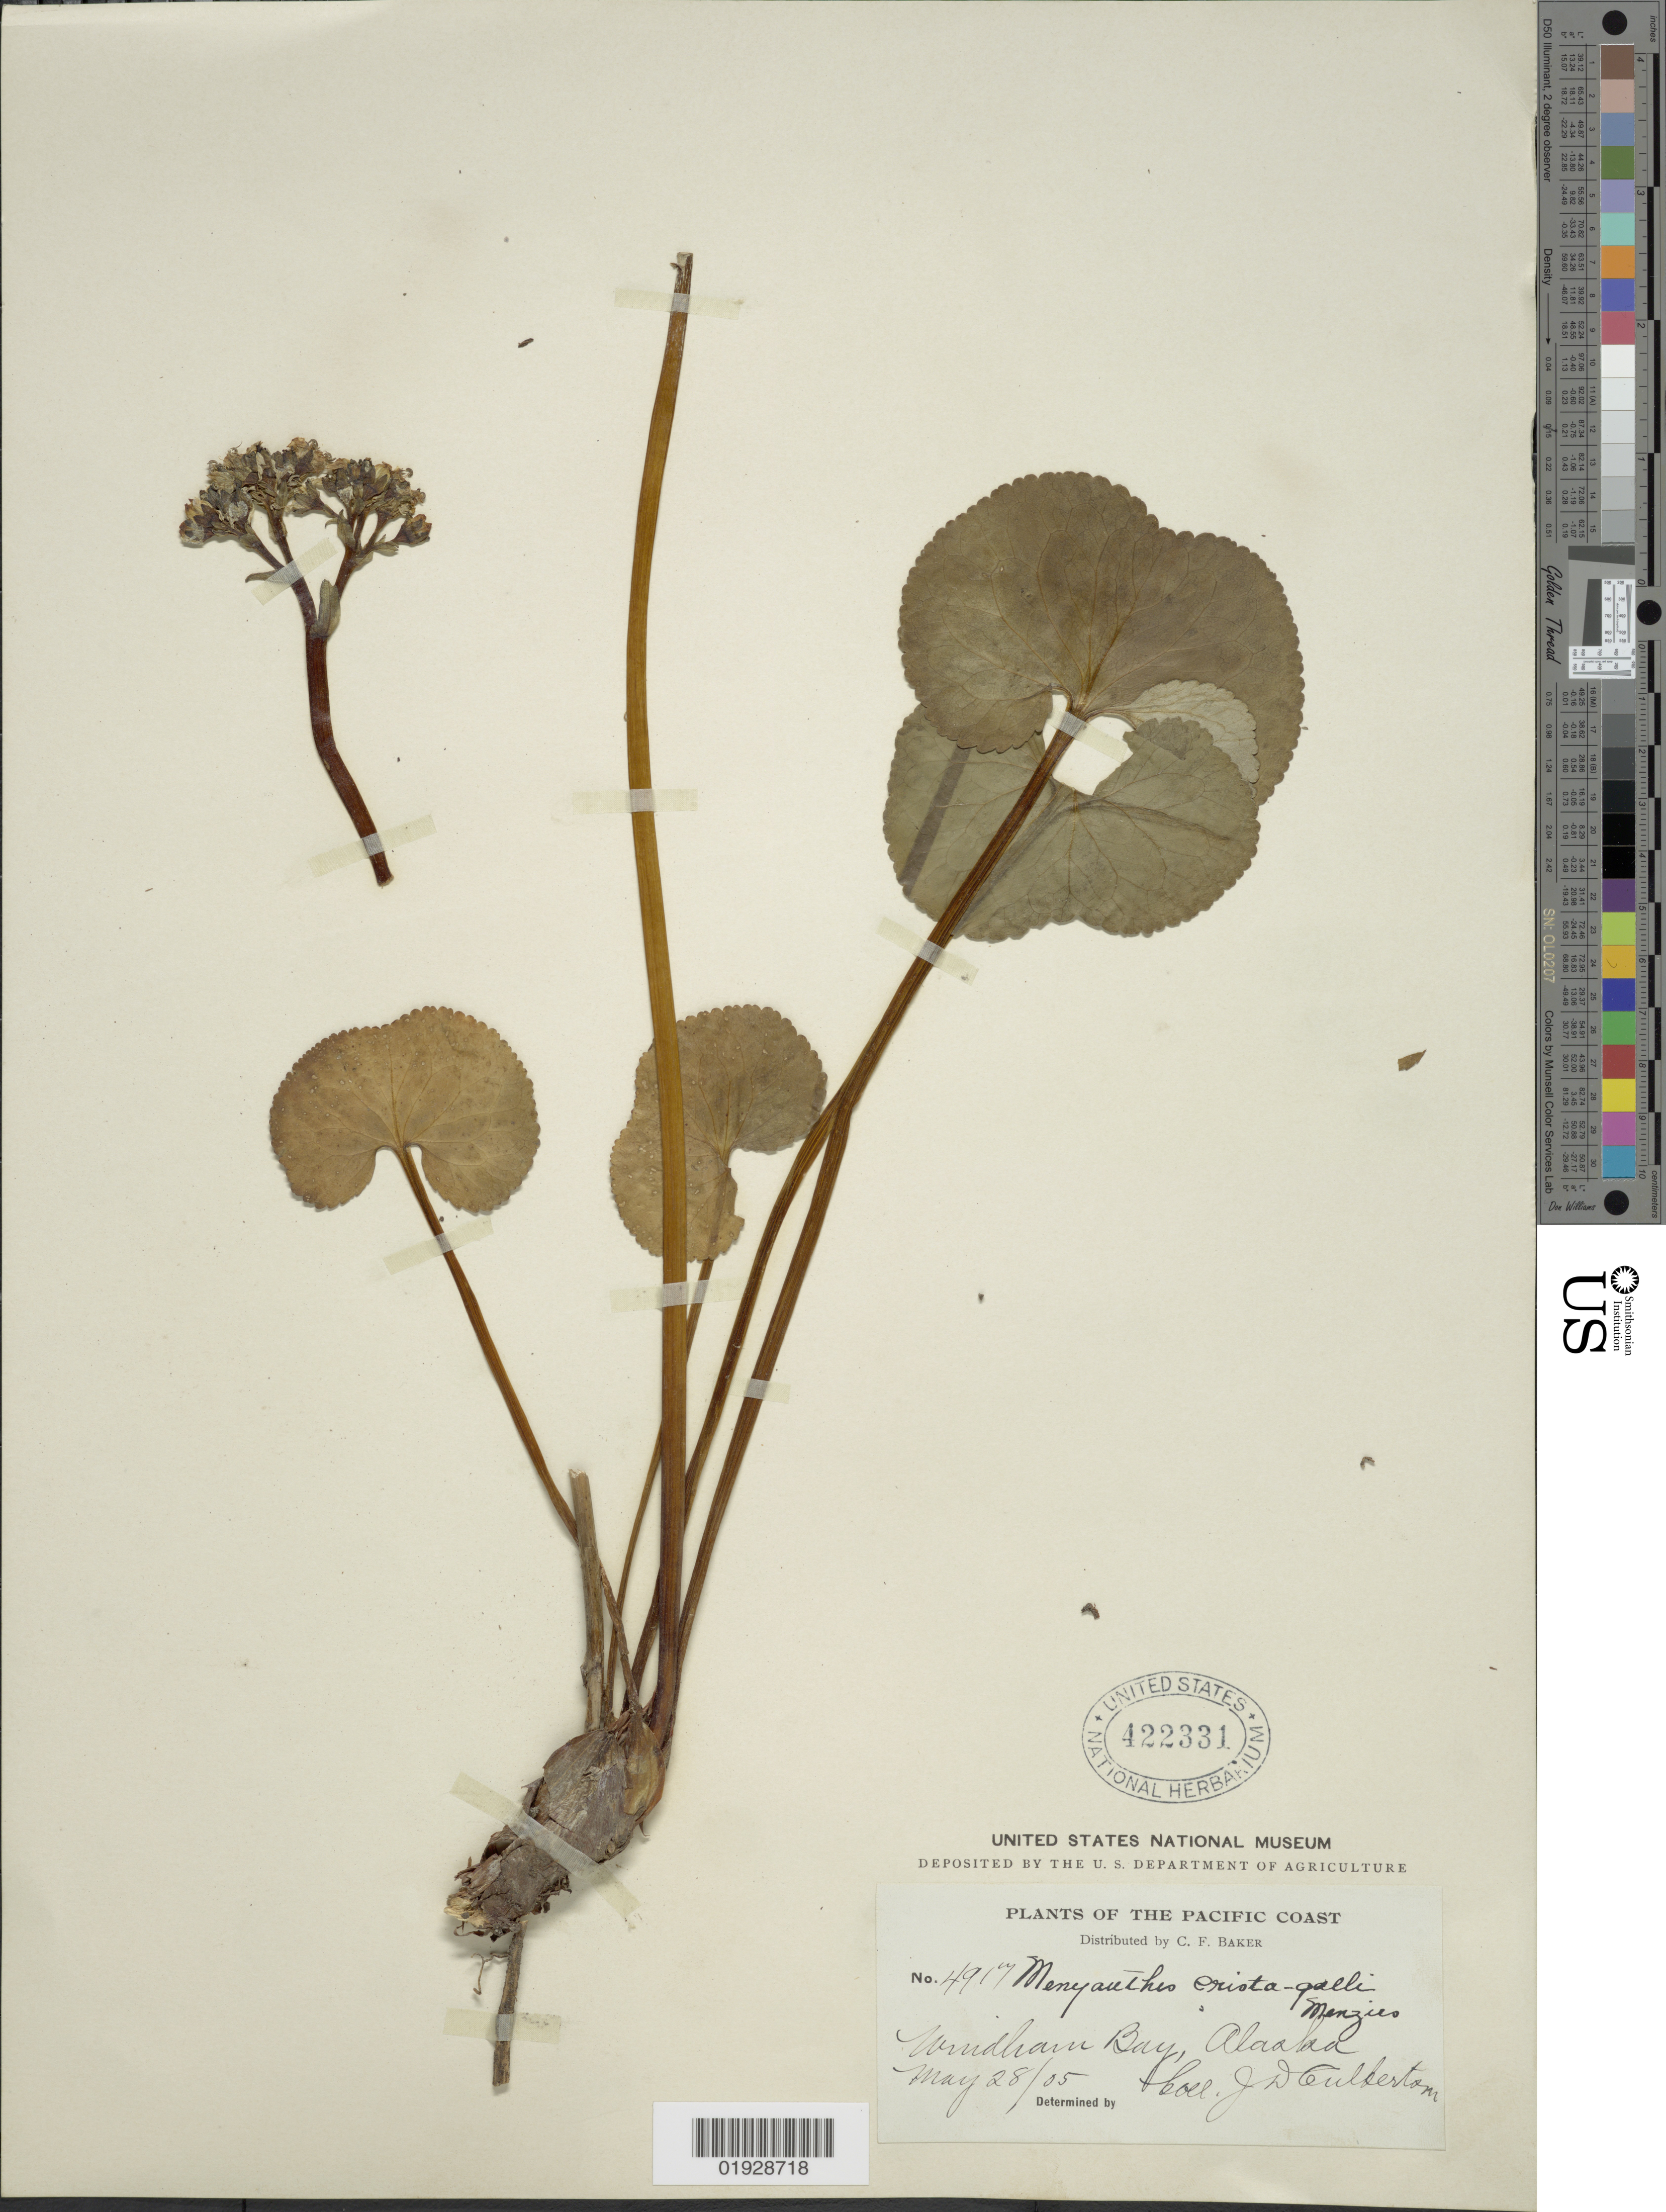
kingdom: Plantae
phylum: Tracheophyta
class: Magnoliopsida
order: Asterales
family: Menyanthaceae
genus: Nephrophyllidium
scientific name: Nephrophyllidium crista-galli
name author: (Menzies ex Hook.) Gilg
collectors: J. Culberton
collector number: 4917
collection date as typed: Transcribed d/m/y: 28/5/5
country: United States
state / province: Alaska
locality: Pacific Coast. Windham Bay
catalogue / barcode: US 422331